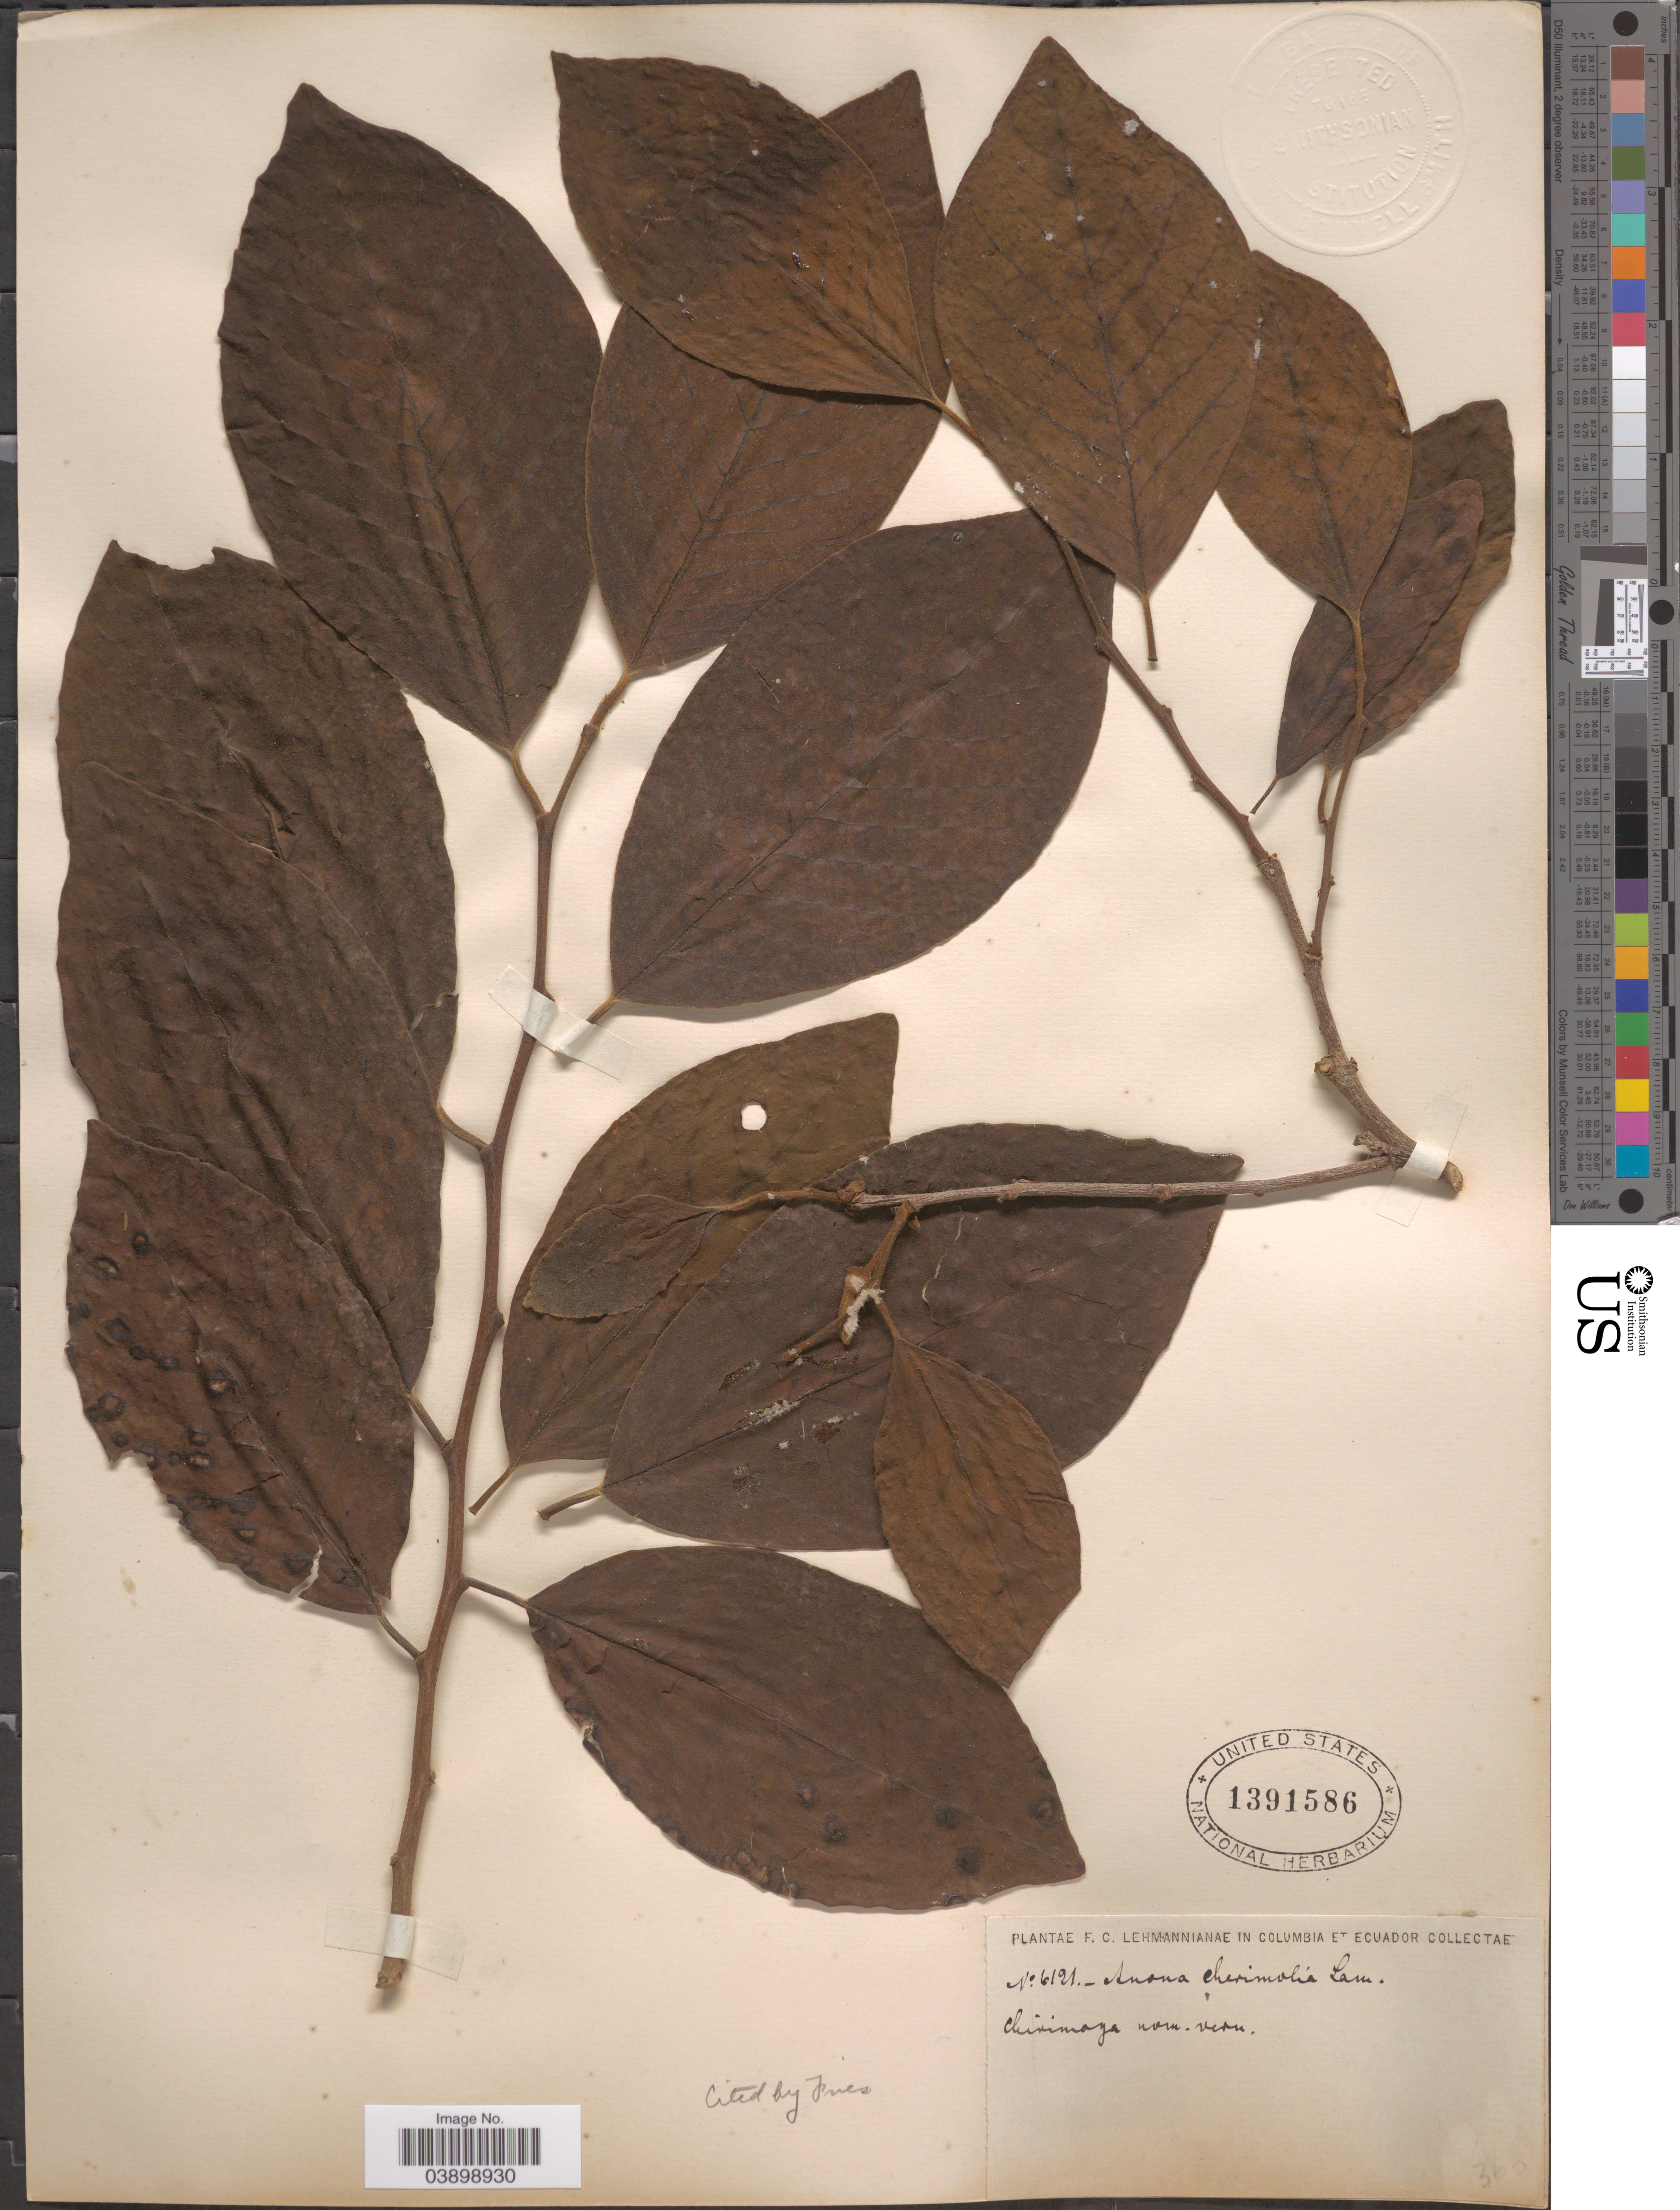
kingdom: Plantae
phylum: Tracheophyta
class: Magnoliopsida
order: Magnoliales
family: Annonaceae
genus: Annona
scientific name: Annona cherimola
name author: Mill.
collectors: F. C. Lehmann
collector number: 6121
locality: Columbia et Ecuador.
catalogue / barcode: US 1391586